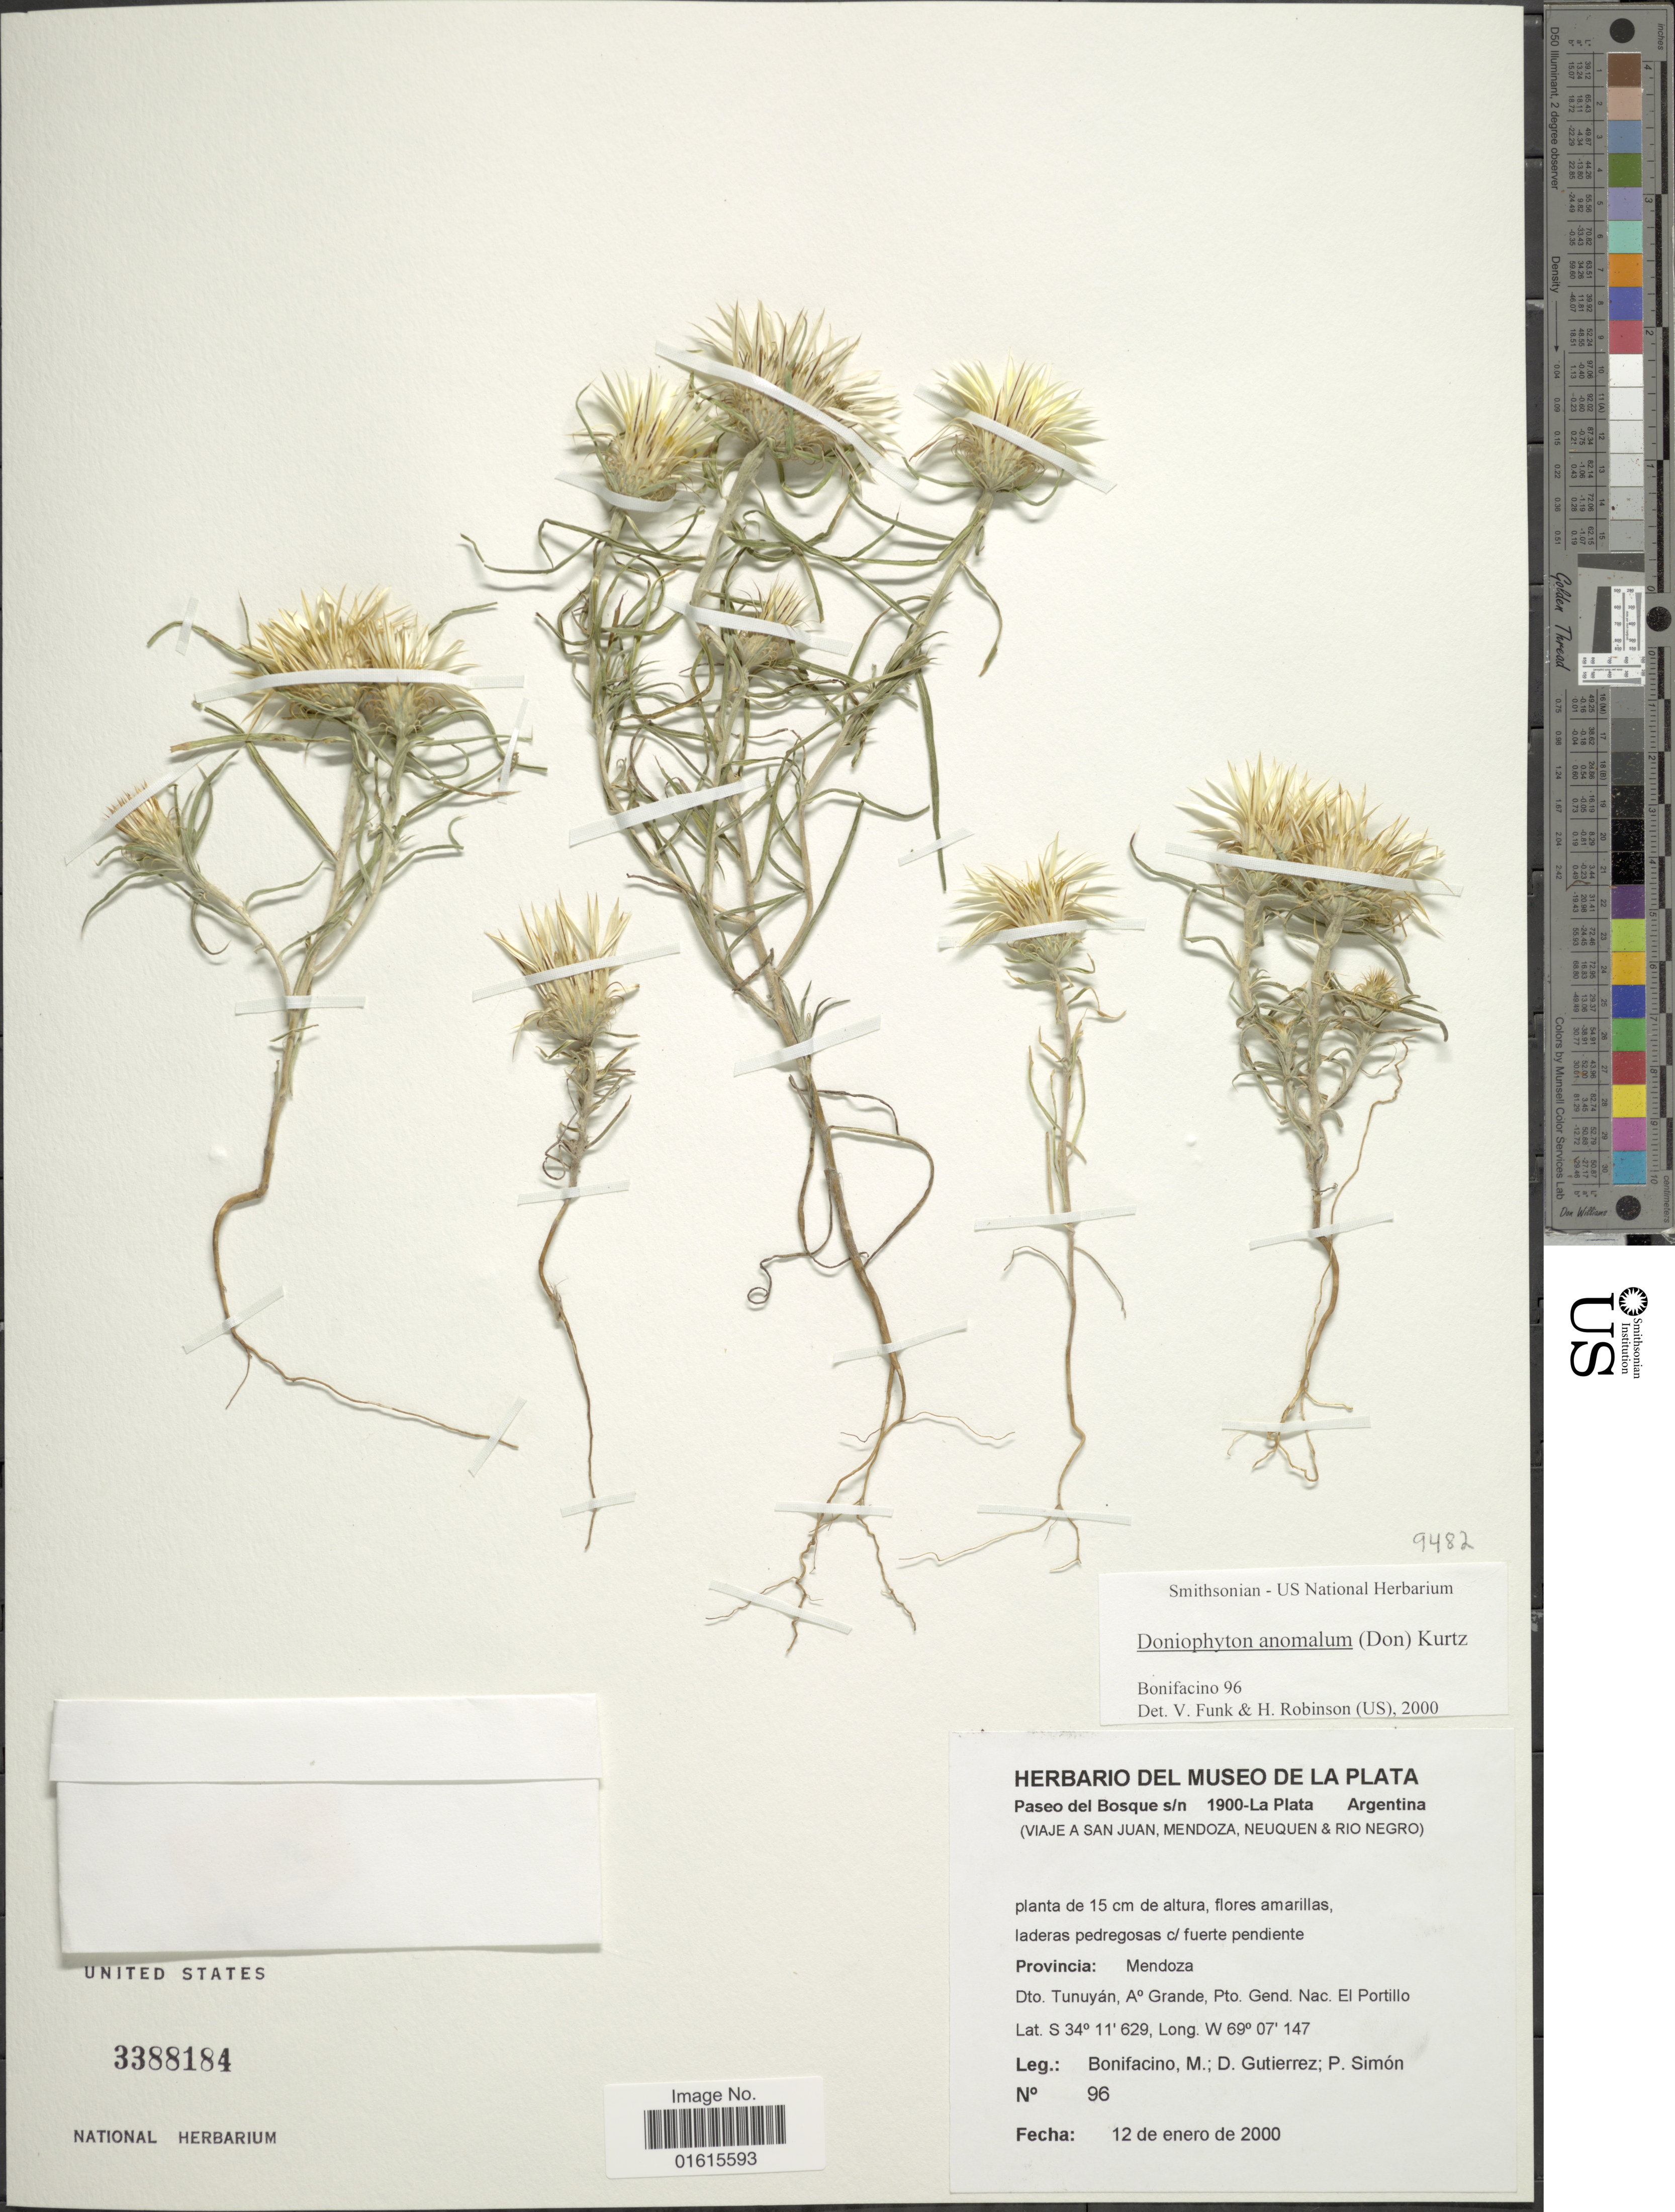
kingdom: Plantae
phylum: Tracheophyta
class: Magnoliopsida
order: Asterales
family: Asteraceae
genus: Doniophyton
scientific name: Doniophyton anomalum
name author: (D. Don) Kurtz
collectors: M. Bonifacino, D. G. Gutiérrez & P. Simon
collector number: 0096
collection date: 2000-01-12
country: Argentina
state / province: Mendoza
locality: Paseo del Bosque s/n 1900-La Plata, Dt. Tunuyan, A° Grande, Pto. Gend. Nac. El Portillo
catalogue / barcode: US 3388184